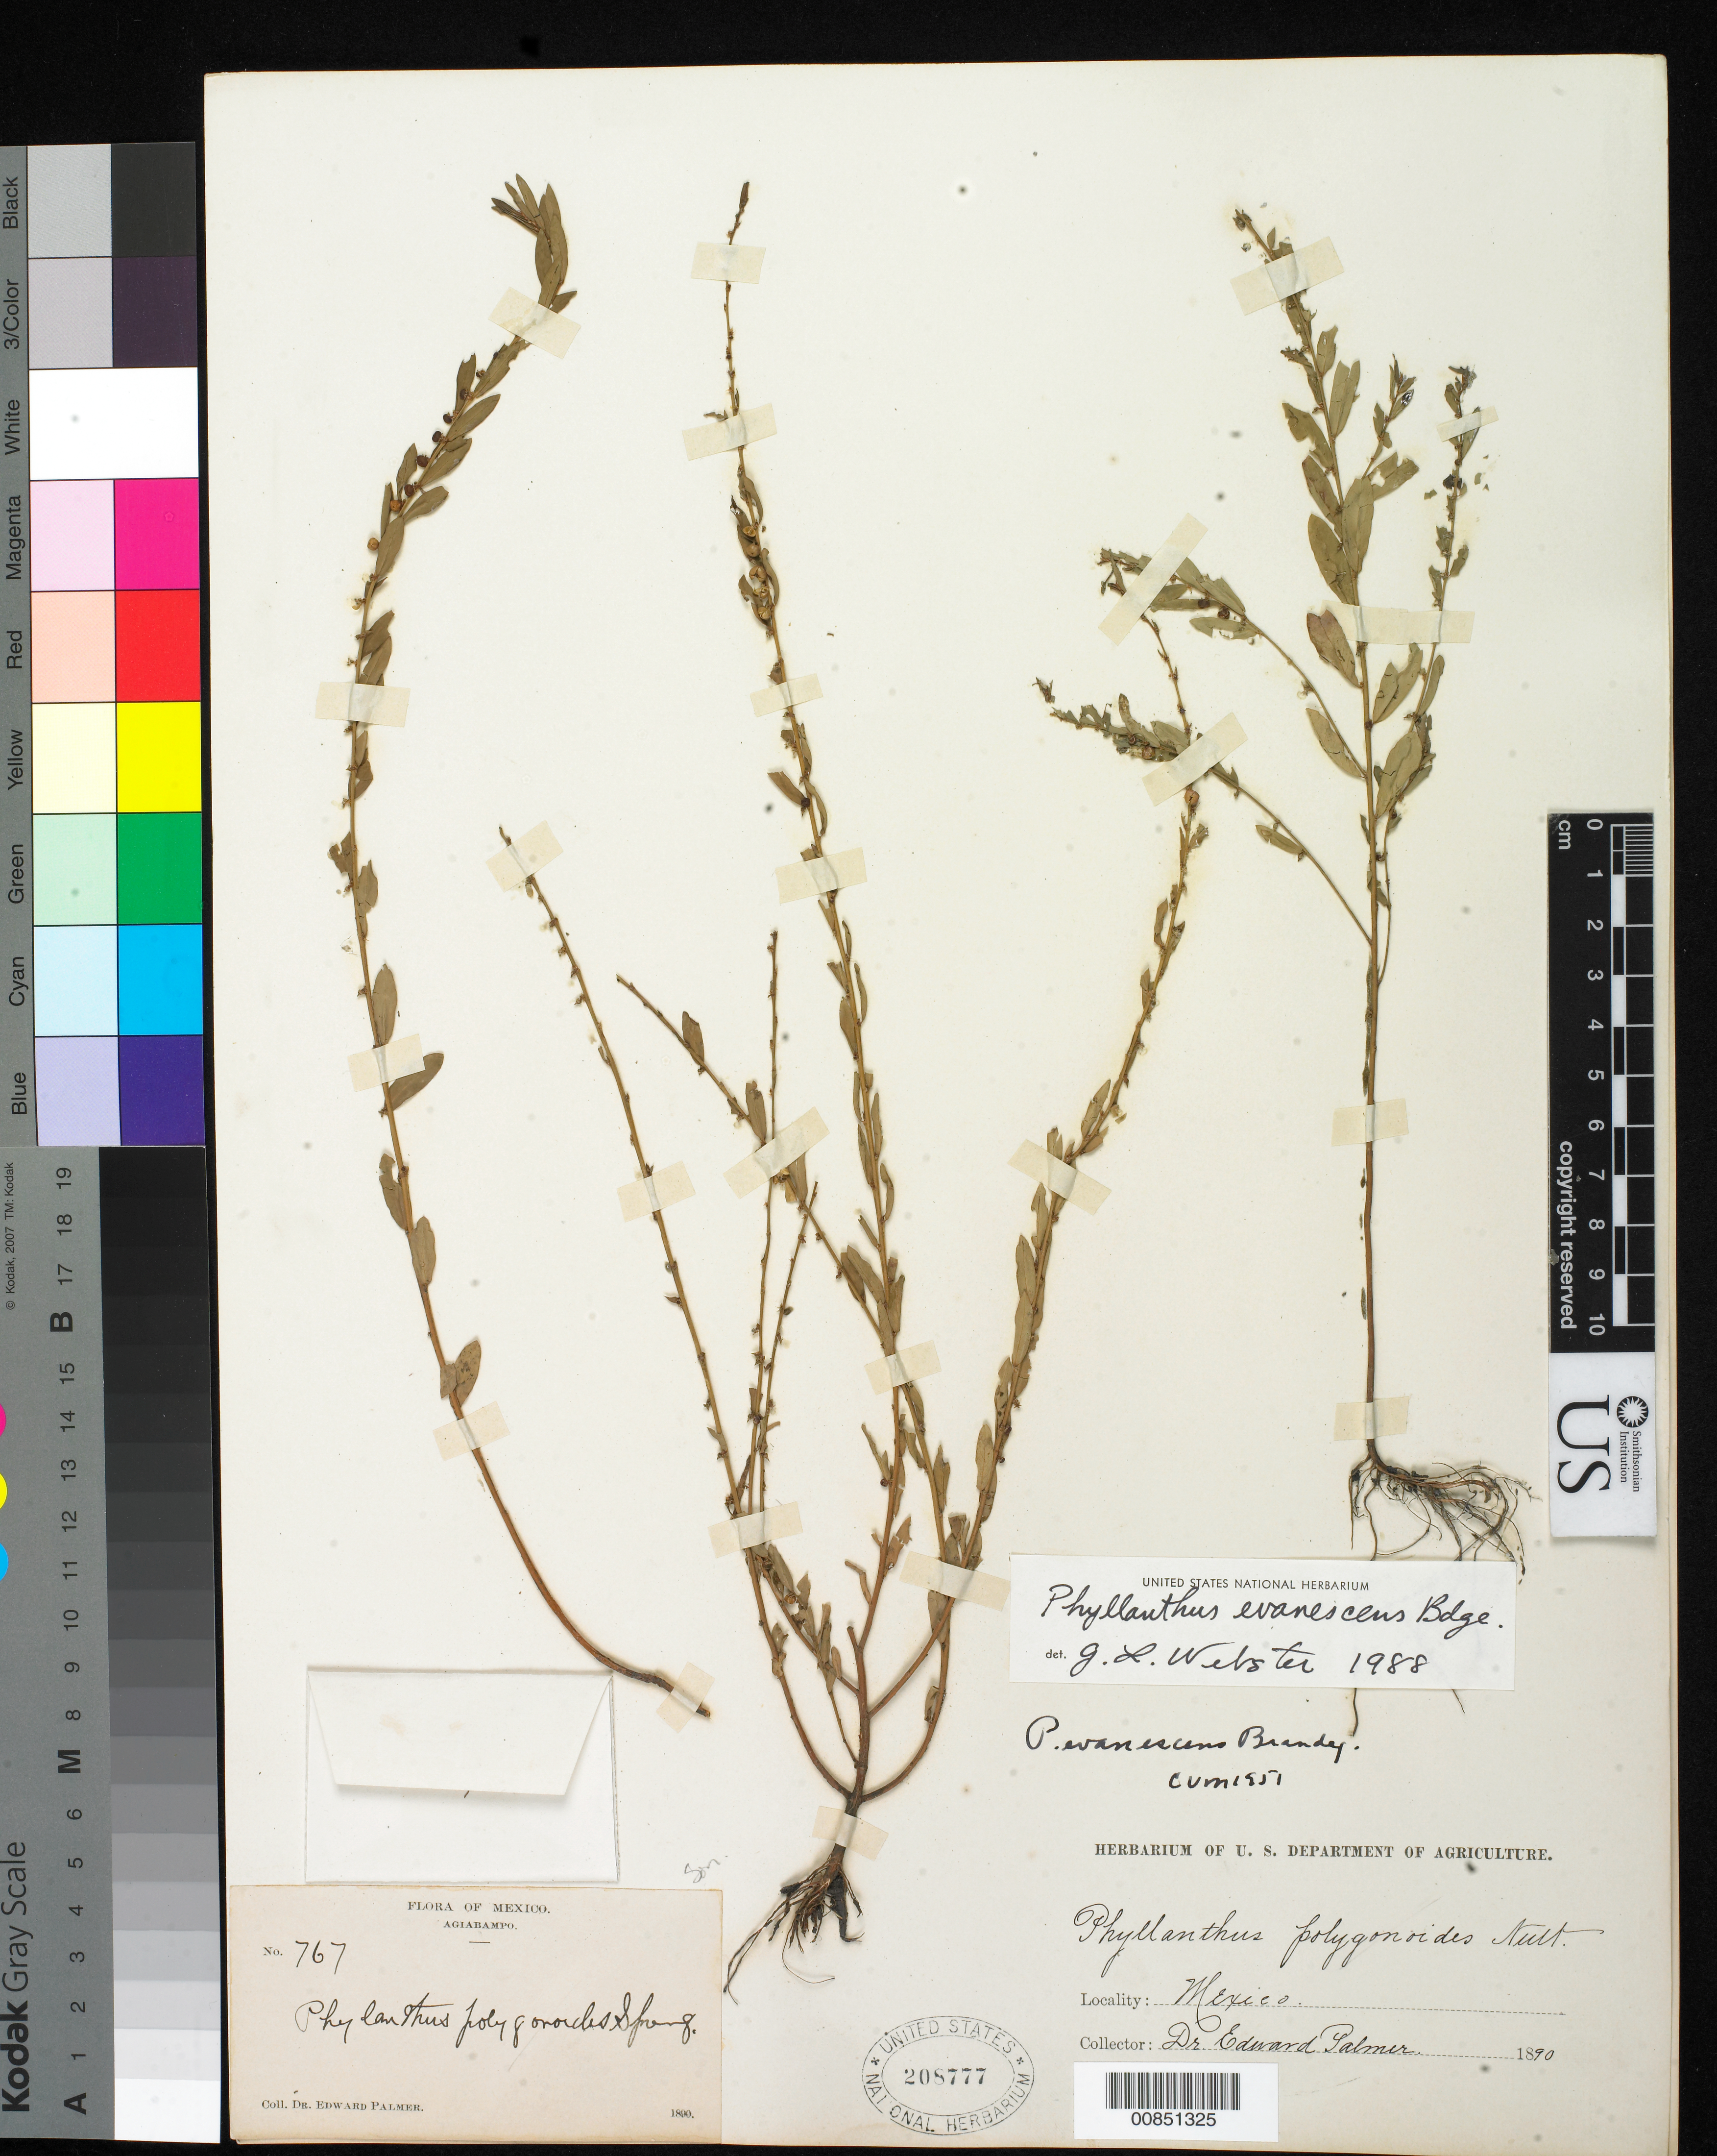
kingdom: Plantae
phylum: Tracheophyta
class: Magnoliopsida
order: Malpighiales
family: Phyllanthaceae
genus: Phyllanthus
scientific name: Phyllanthus evanescens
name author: Brandegee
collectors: E. Palmer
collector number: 767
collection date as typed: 1890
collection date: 1890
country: Mexico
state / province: Sonora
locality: Agiabampo, Sonora.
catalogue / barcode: US 208777